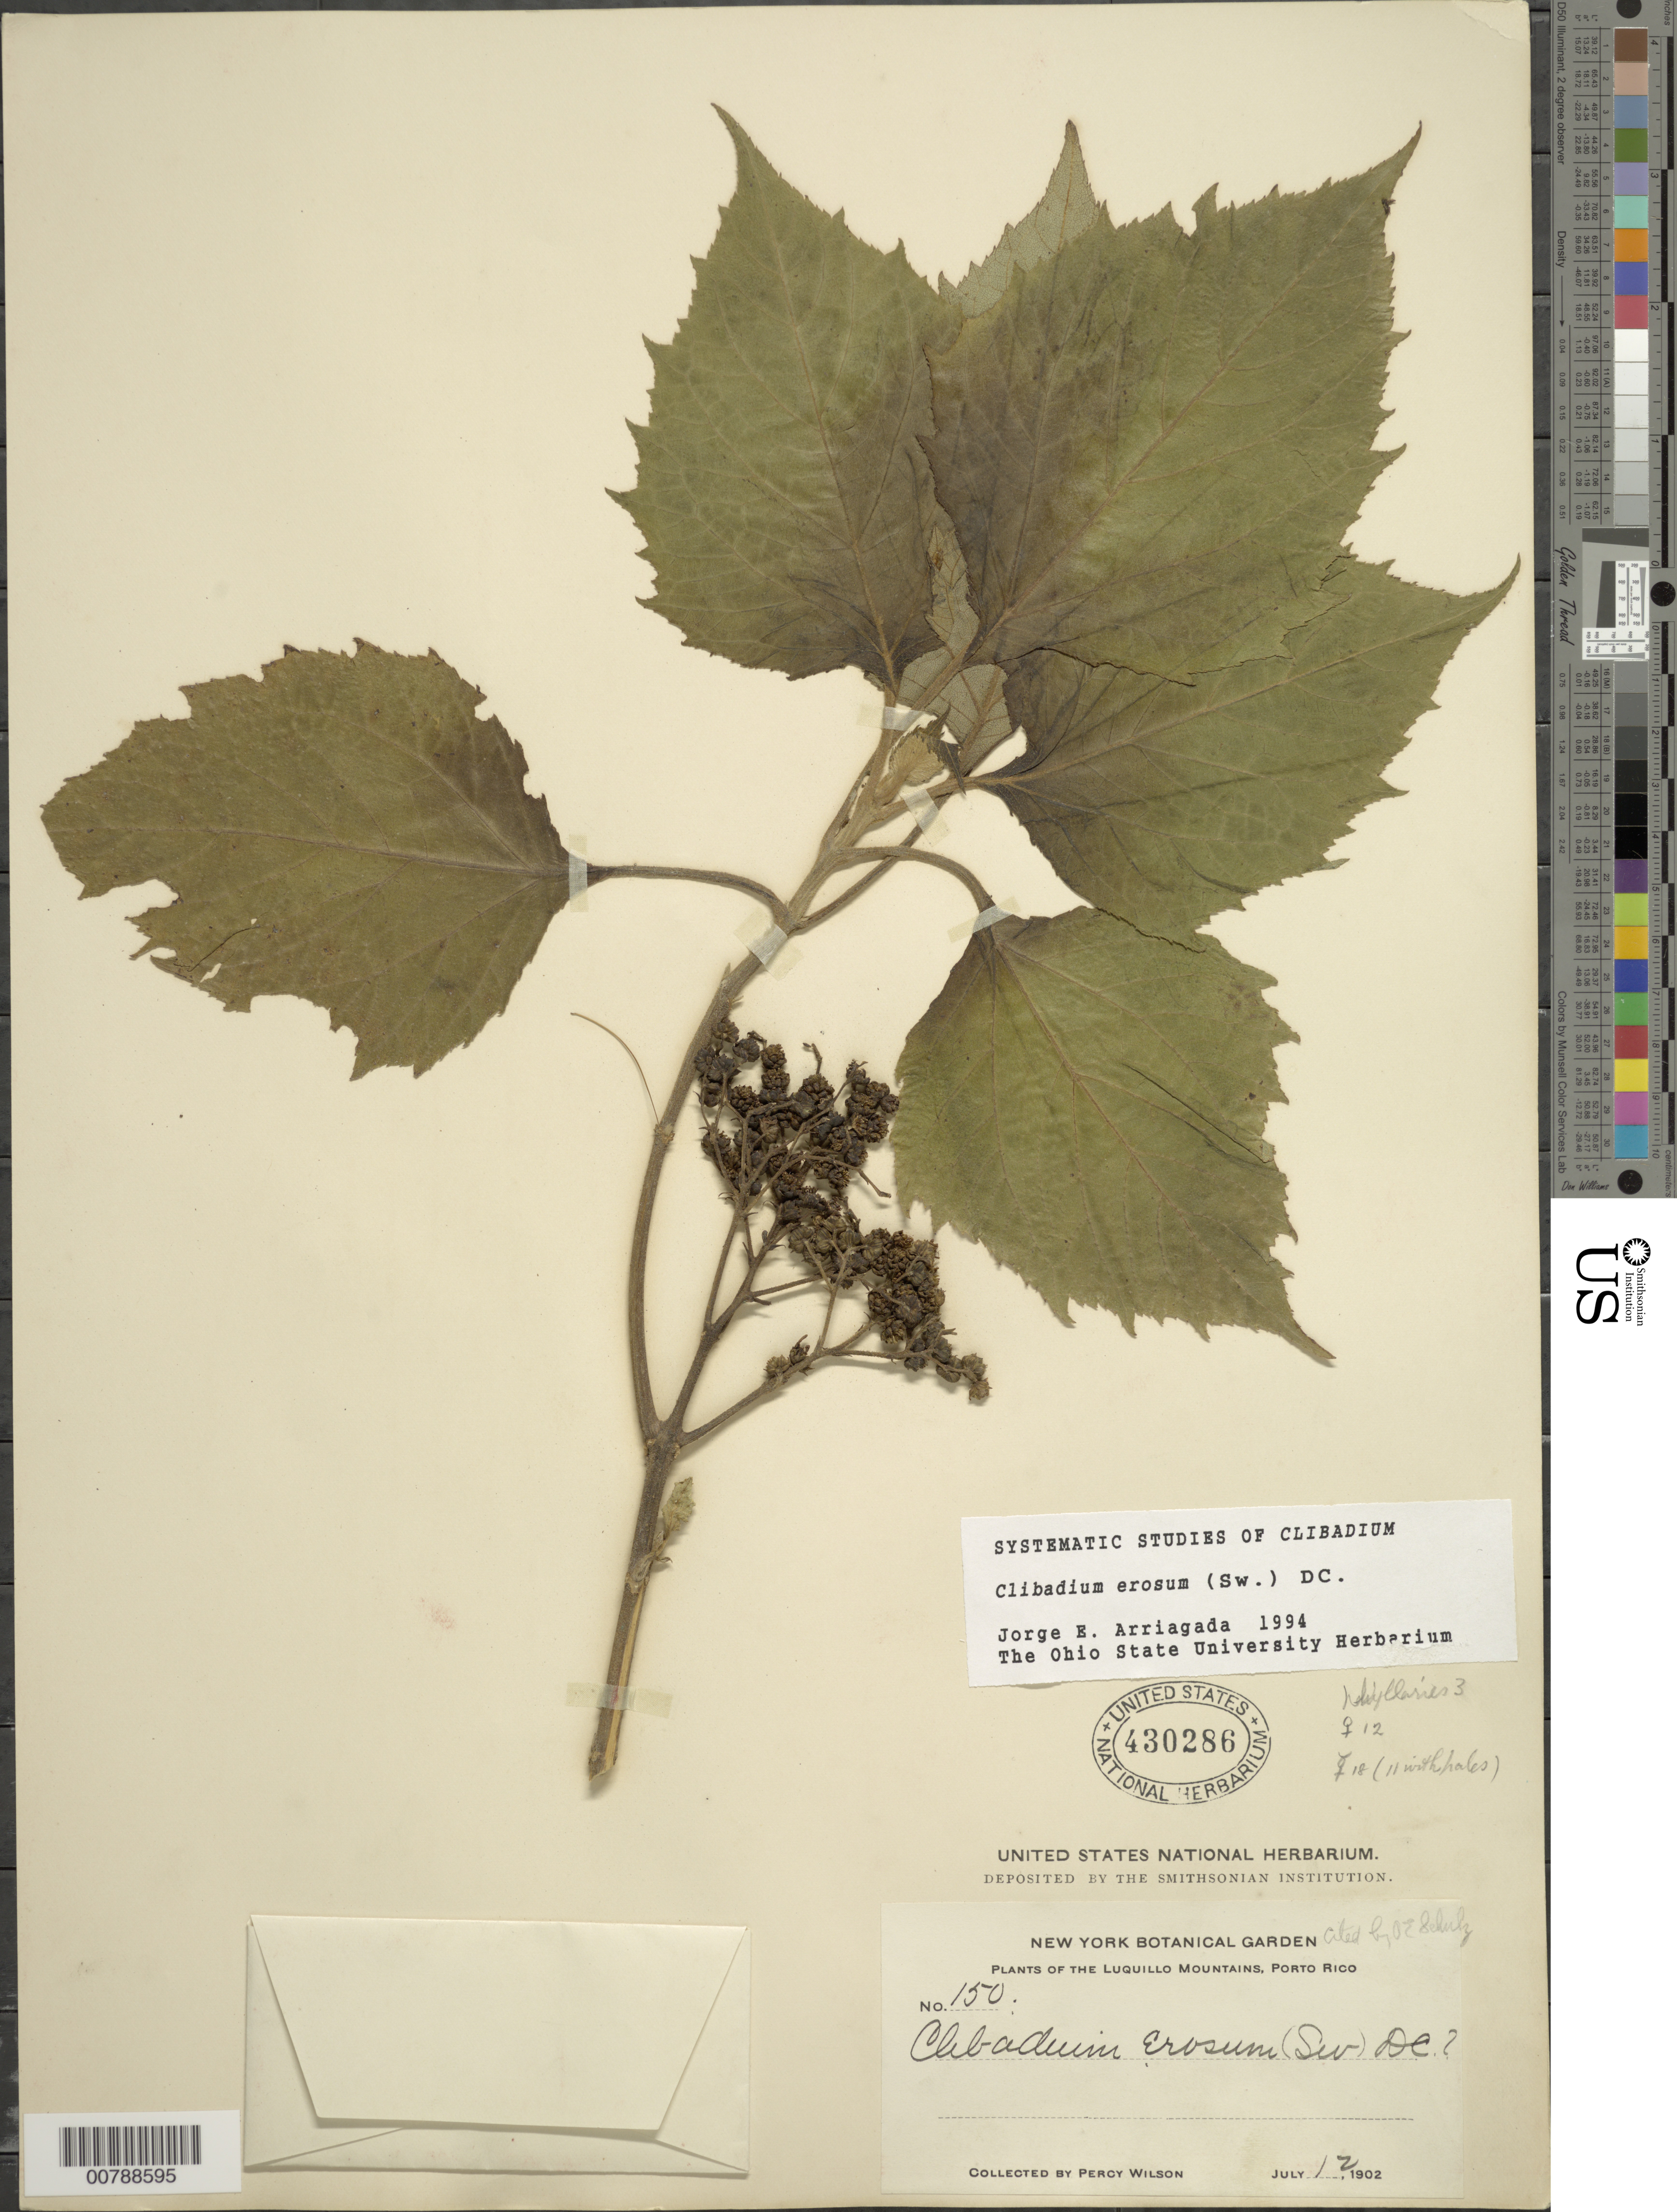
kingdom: Plantae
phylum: Tracheophyta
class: Magnoliopsida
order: Asterales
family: Asteraceae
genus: Clibadium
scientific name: Clibadium erosum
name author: (Sw.) DC.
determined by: Arriagada, J. E.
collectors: P. Wilson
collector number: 150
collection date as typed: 12 Jul 1902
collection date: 1902-07-12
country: Puerto Rico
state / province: Luquillo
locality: Luquillo Mountains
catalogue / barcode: US 430286